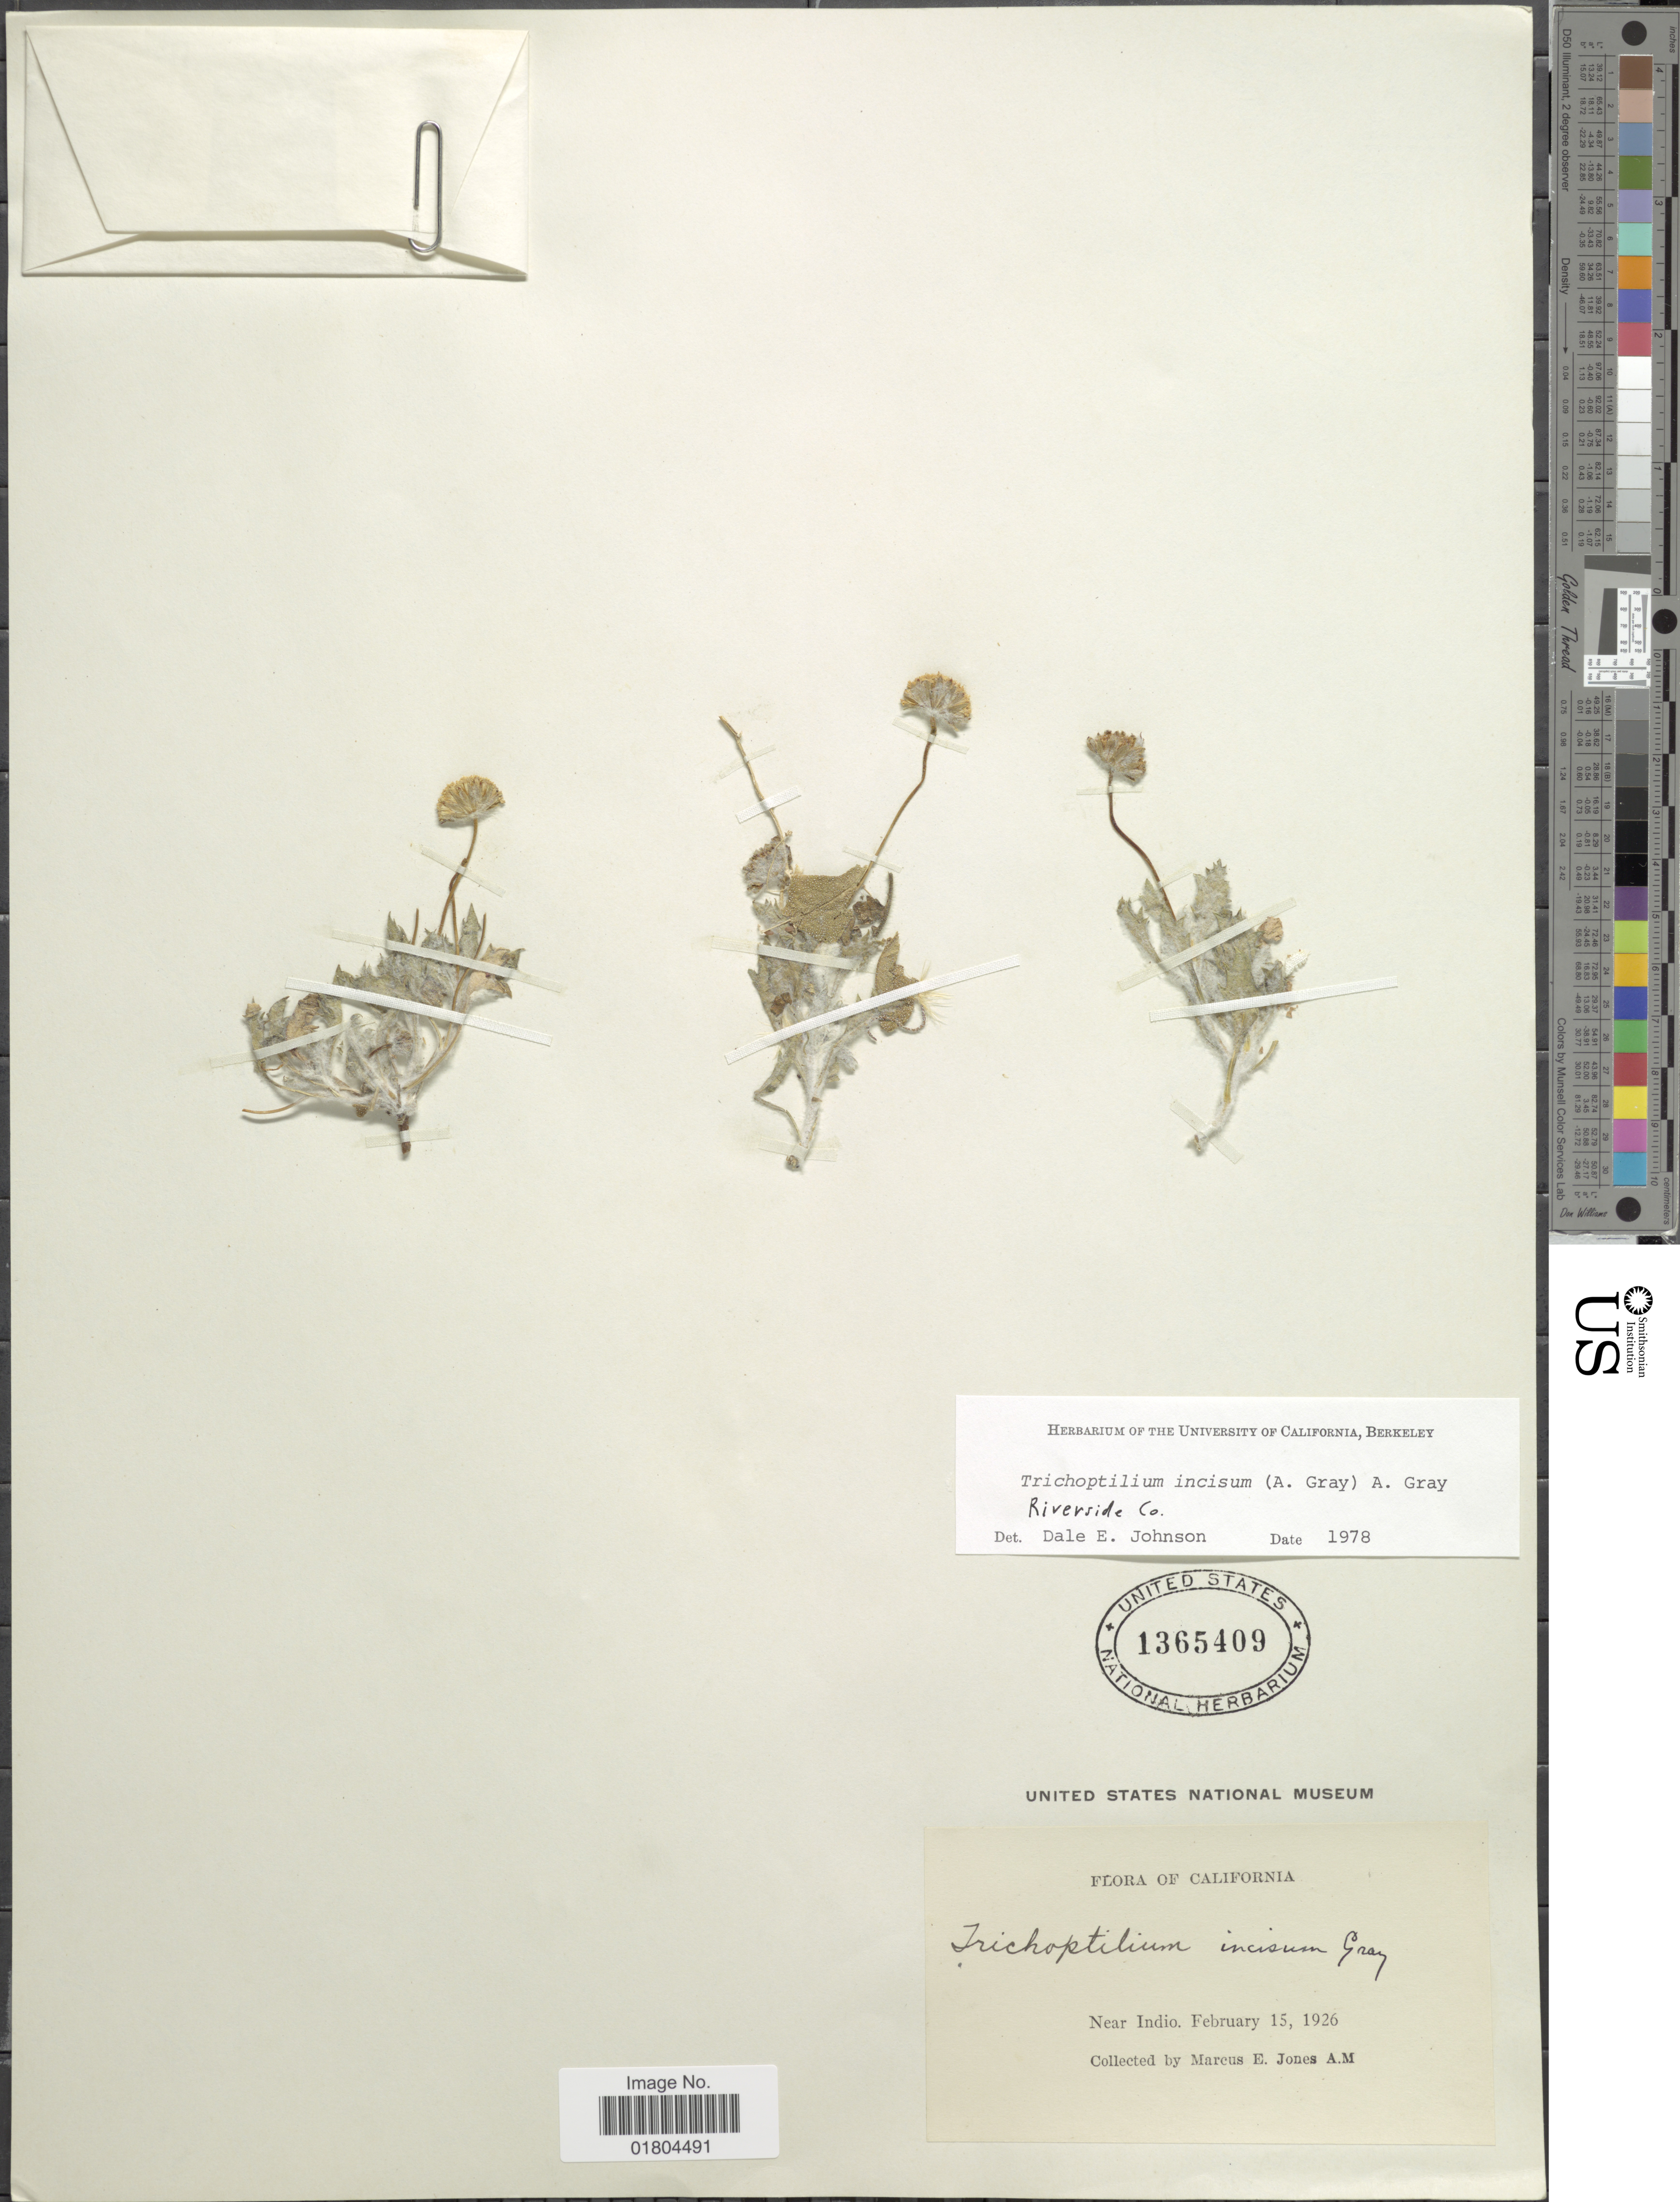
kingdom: Plantae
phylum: Tracheophyta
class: Magnoliopsida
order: Asterales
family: Asteraceae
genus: Trichoptilium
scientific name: Trichoptilium incisum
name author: (A. Gray) A. Gray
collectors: M. E. Jones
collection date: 1926-02-15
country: United States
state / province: California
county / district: Riverside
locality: Near Indio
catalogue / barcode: US 1365409